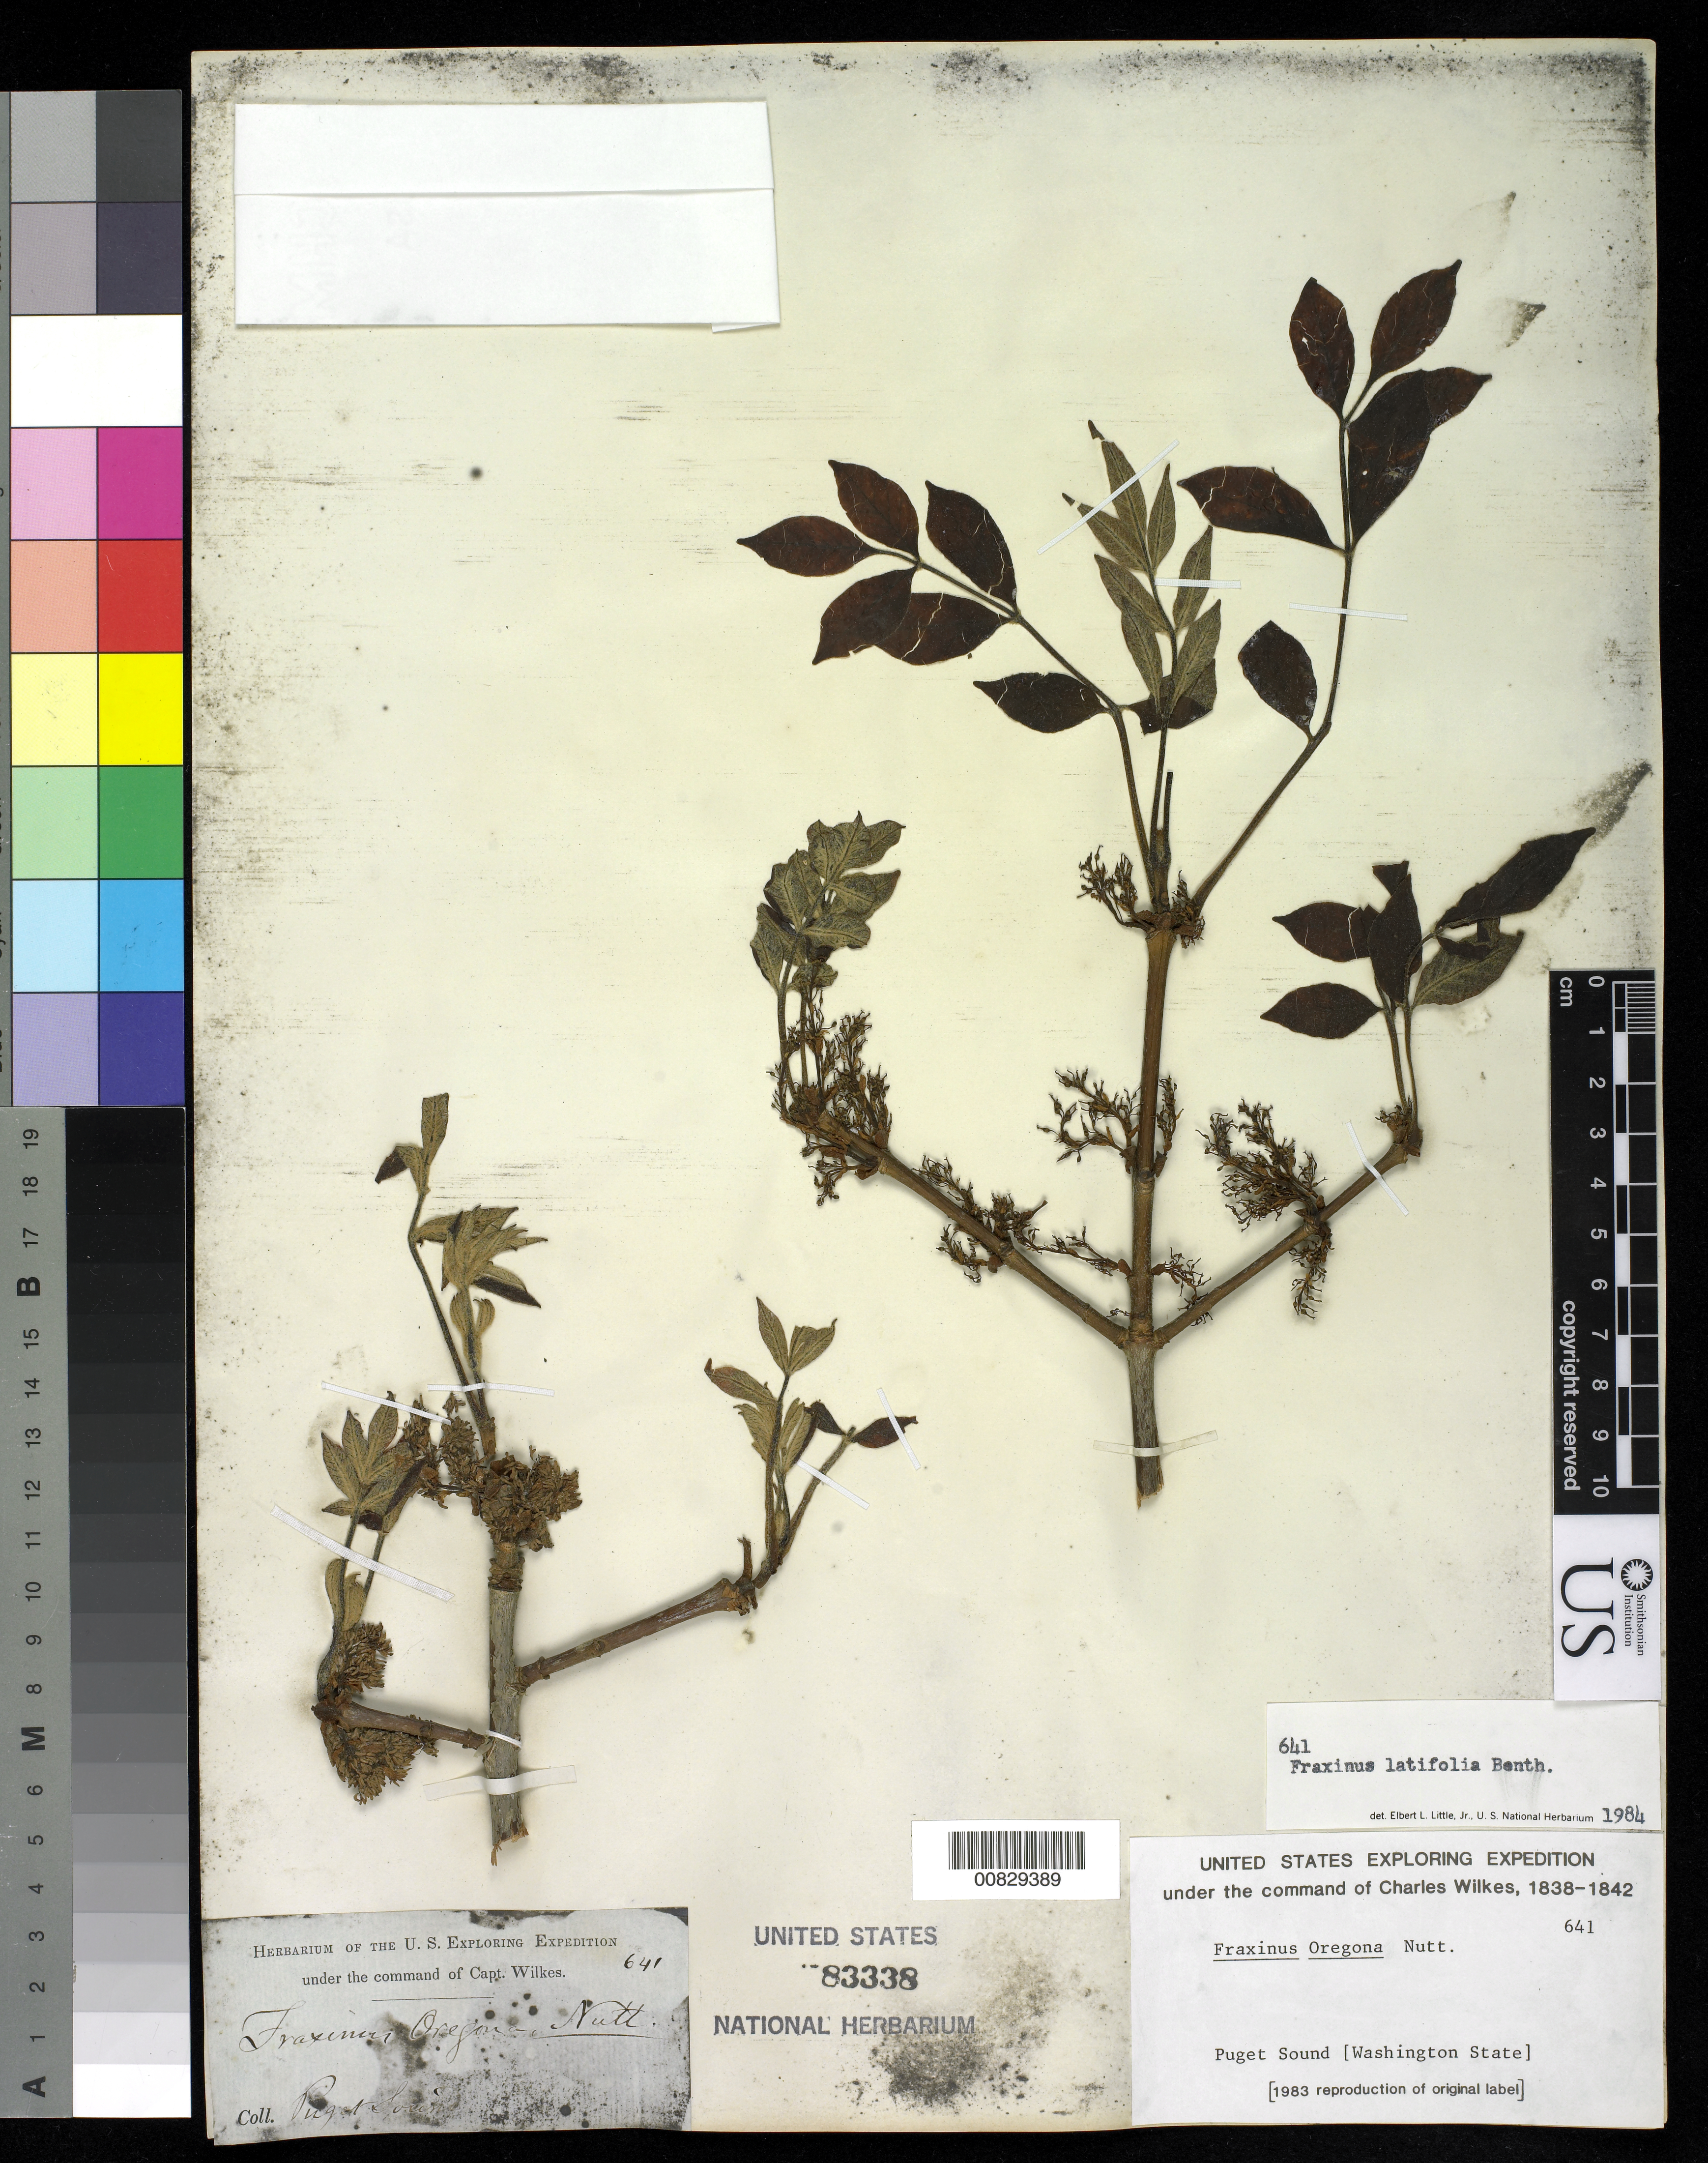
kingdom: Plantae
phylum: Tracheophyta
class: Magnoliopsida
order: Lamiales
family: Oleaceae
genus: Fraxinus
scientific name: Fraxinus latifolia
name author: Benth.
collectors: Wilkes Explor. Exped.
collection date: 1838/1842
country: United States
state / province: Washington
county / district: King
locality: Puget Sound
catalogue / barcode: US 83338